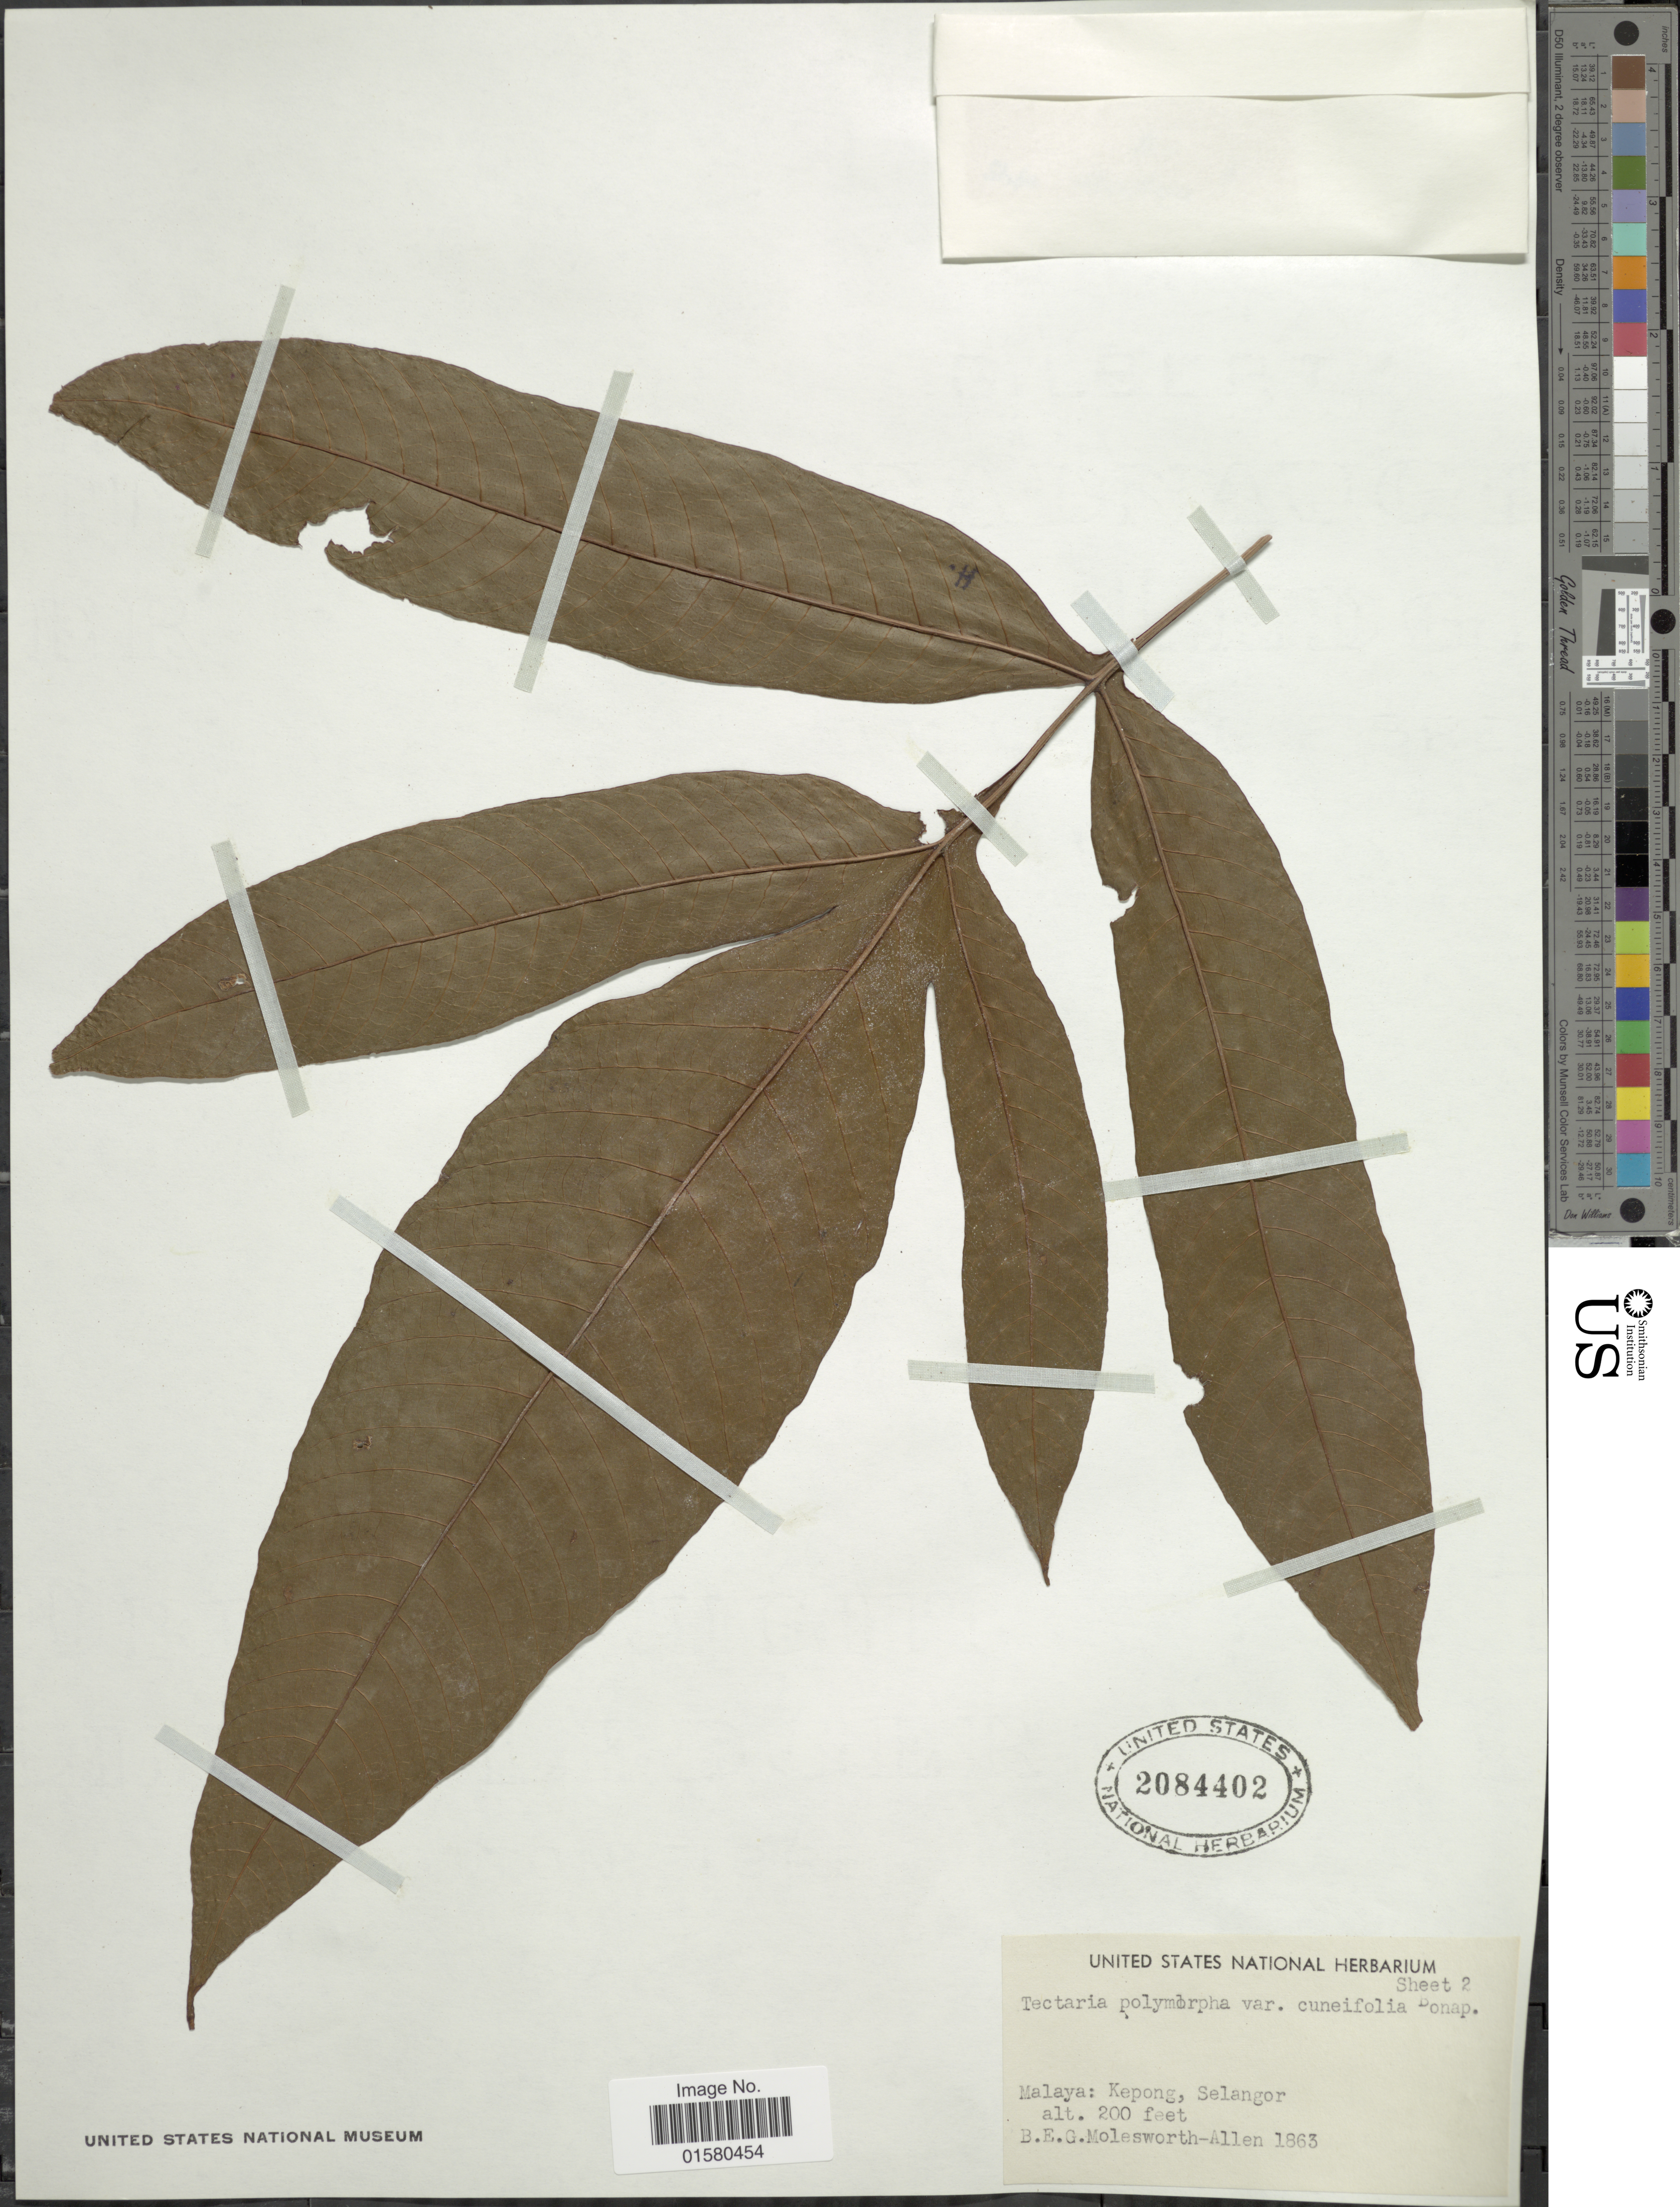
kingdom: Plantae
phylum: Tracheophyta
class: Polypodiopsida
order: Polypodiales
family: Tectariaceae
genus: Tectaria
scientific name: Tectaria polymorpha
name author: (Wall. ex Hook.) Copel.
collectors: B. E. G. Molesworth-Allen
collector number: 1863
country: Malaysia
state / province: Selangor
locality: Malaya, Keping,Selangor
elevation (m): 61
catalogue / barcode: US 2084402